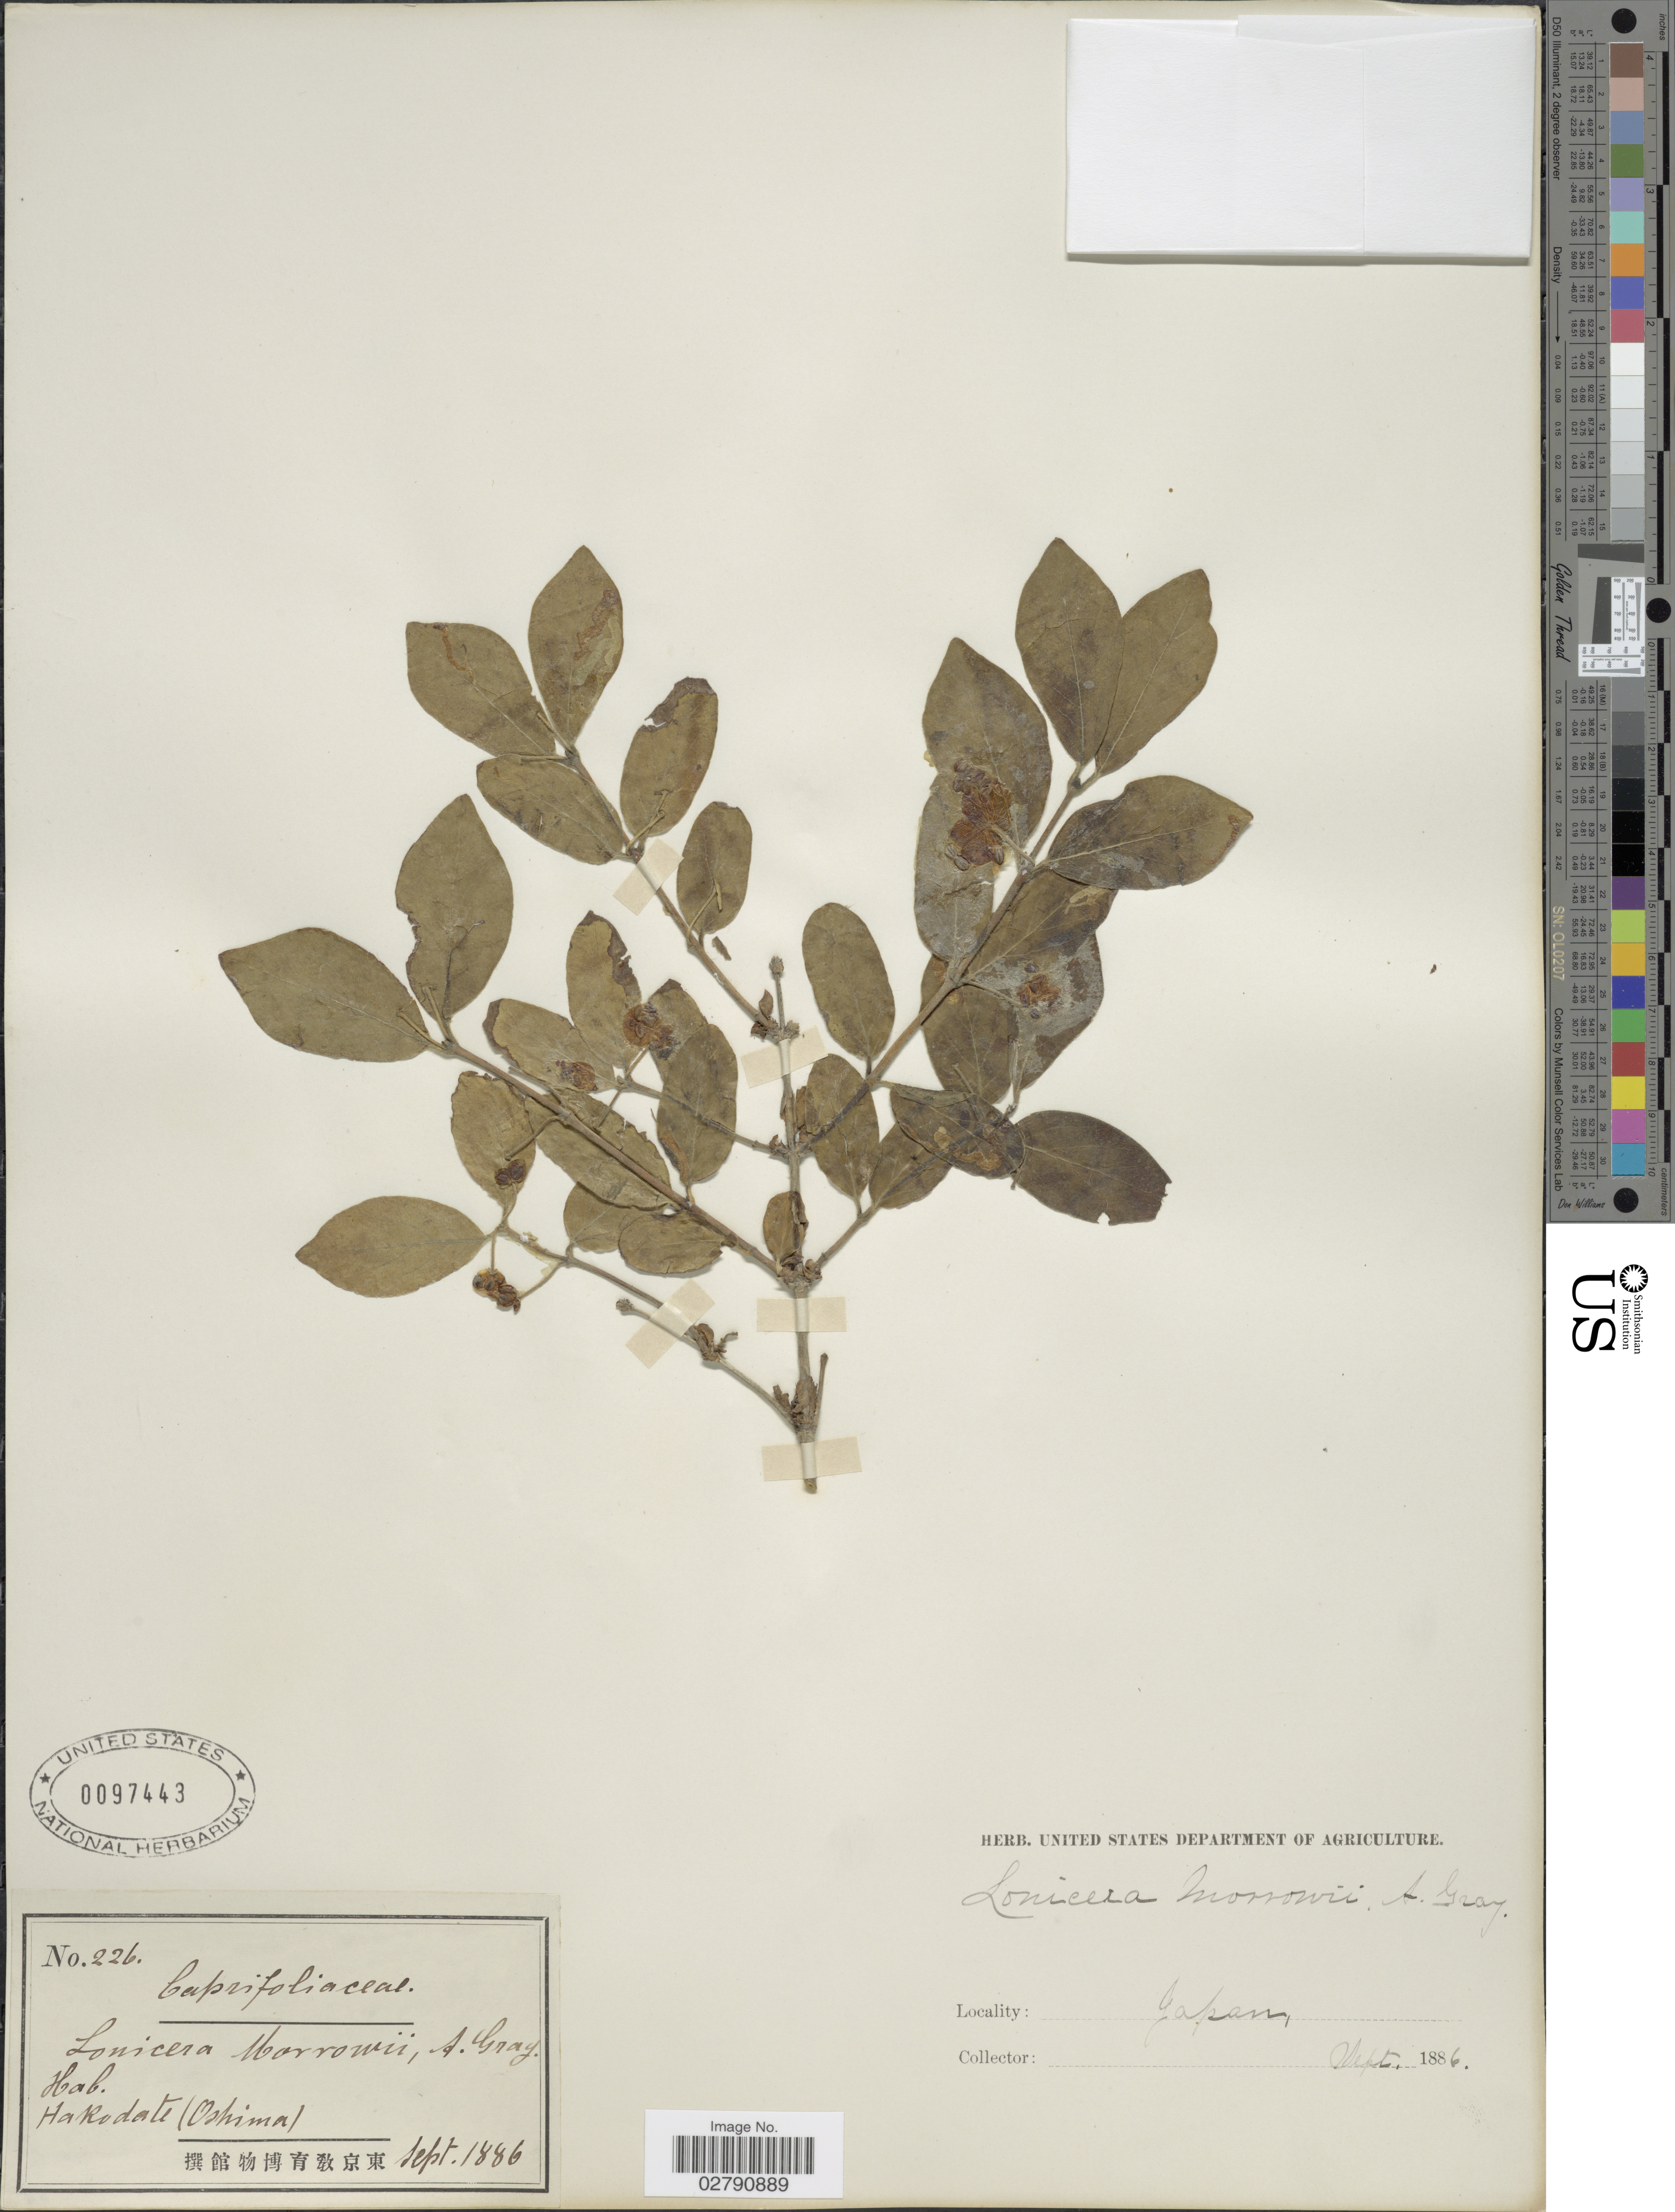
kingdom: Plantae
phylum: Tracheophyta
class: Magnoliopsida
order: Dipsacales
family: Caprifoliaceae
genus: Lonicera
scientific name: Lonicera morrowii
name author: A. Gray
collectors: ex herb. U. S. Department of Agriculture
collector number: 226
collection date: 1886-09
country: Japan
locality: Hakodate (Oshima)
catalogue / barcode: US 97443